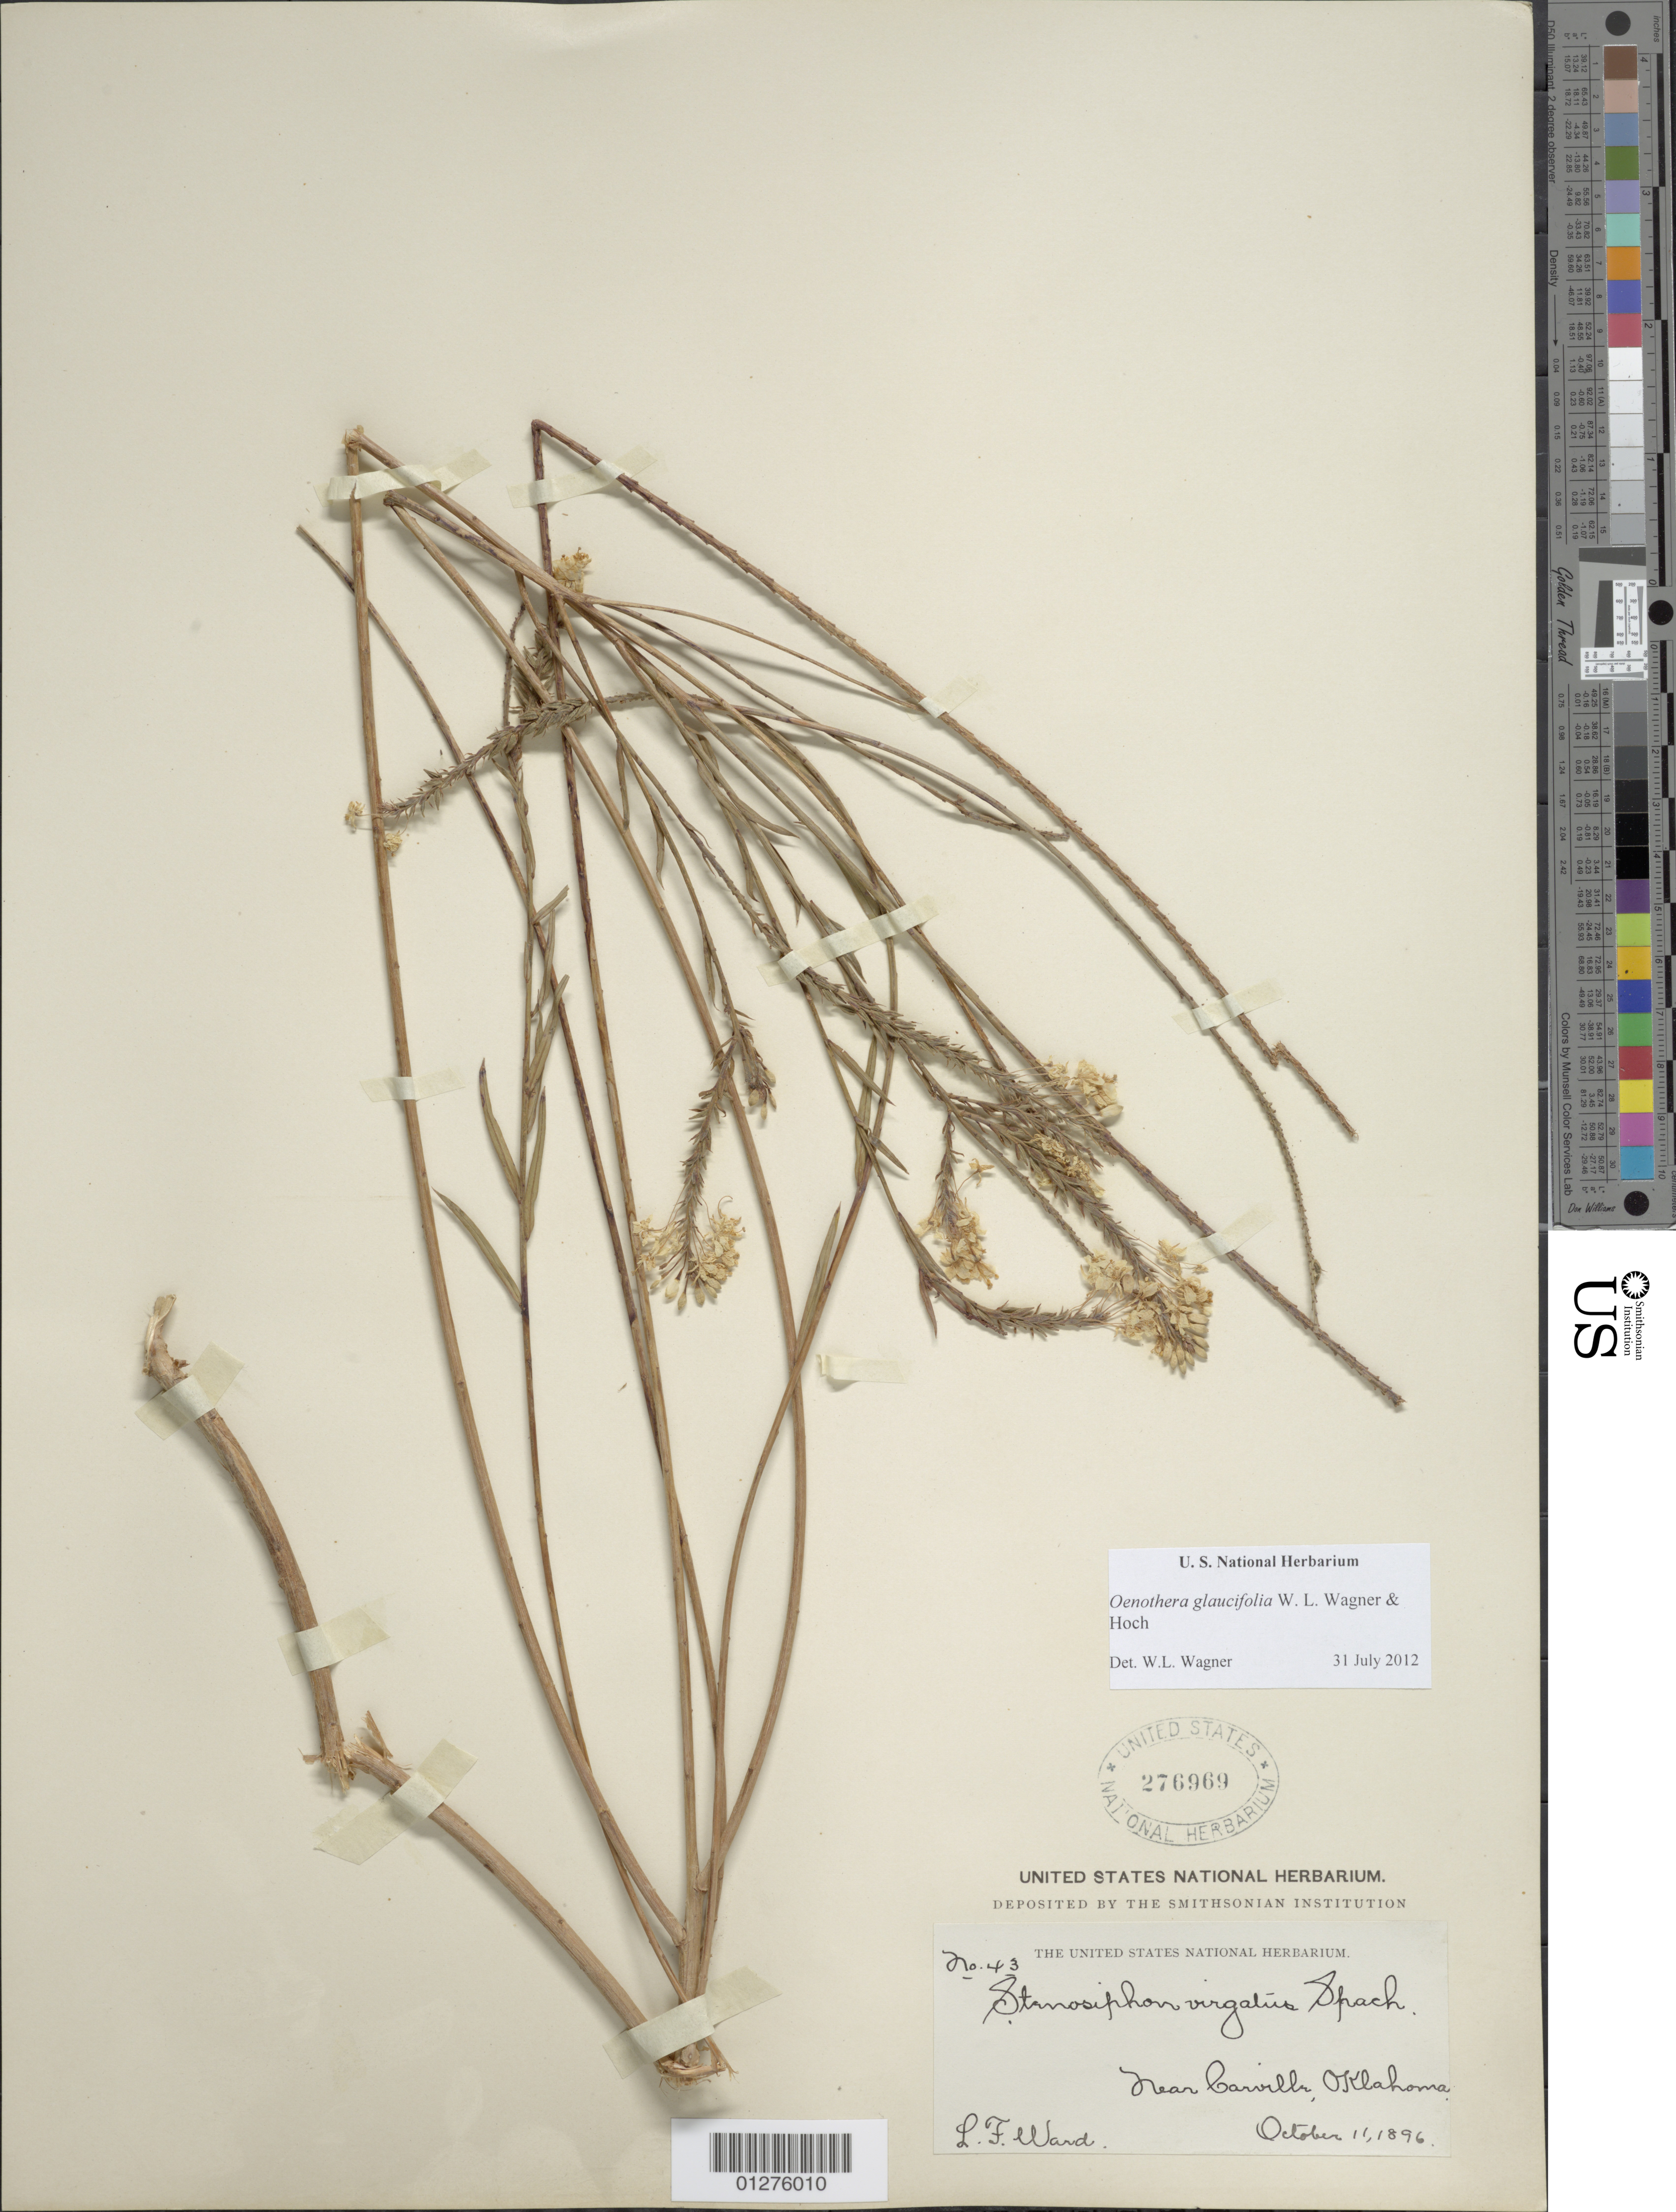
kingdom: Plantae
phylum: Tracheophyta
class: Magnoliopsida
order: Myrtales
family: Onagraceae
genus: Oenothera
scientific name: Oenothera glaucifolia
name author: W.L. Wagner & Hoch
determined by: Wagner, W. L., (BOT), Smithsonian Institution - National Museum of Natural History (UNITED STATES)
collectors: L. F. Ward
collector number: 43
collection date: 1896-10-11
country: United States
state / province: Oklahoma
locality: Carwile.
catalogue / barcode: US 276969